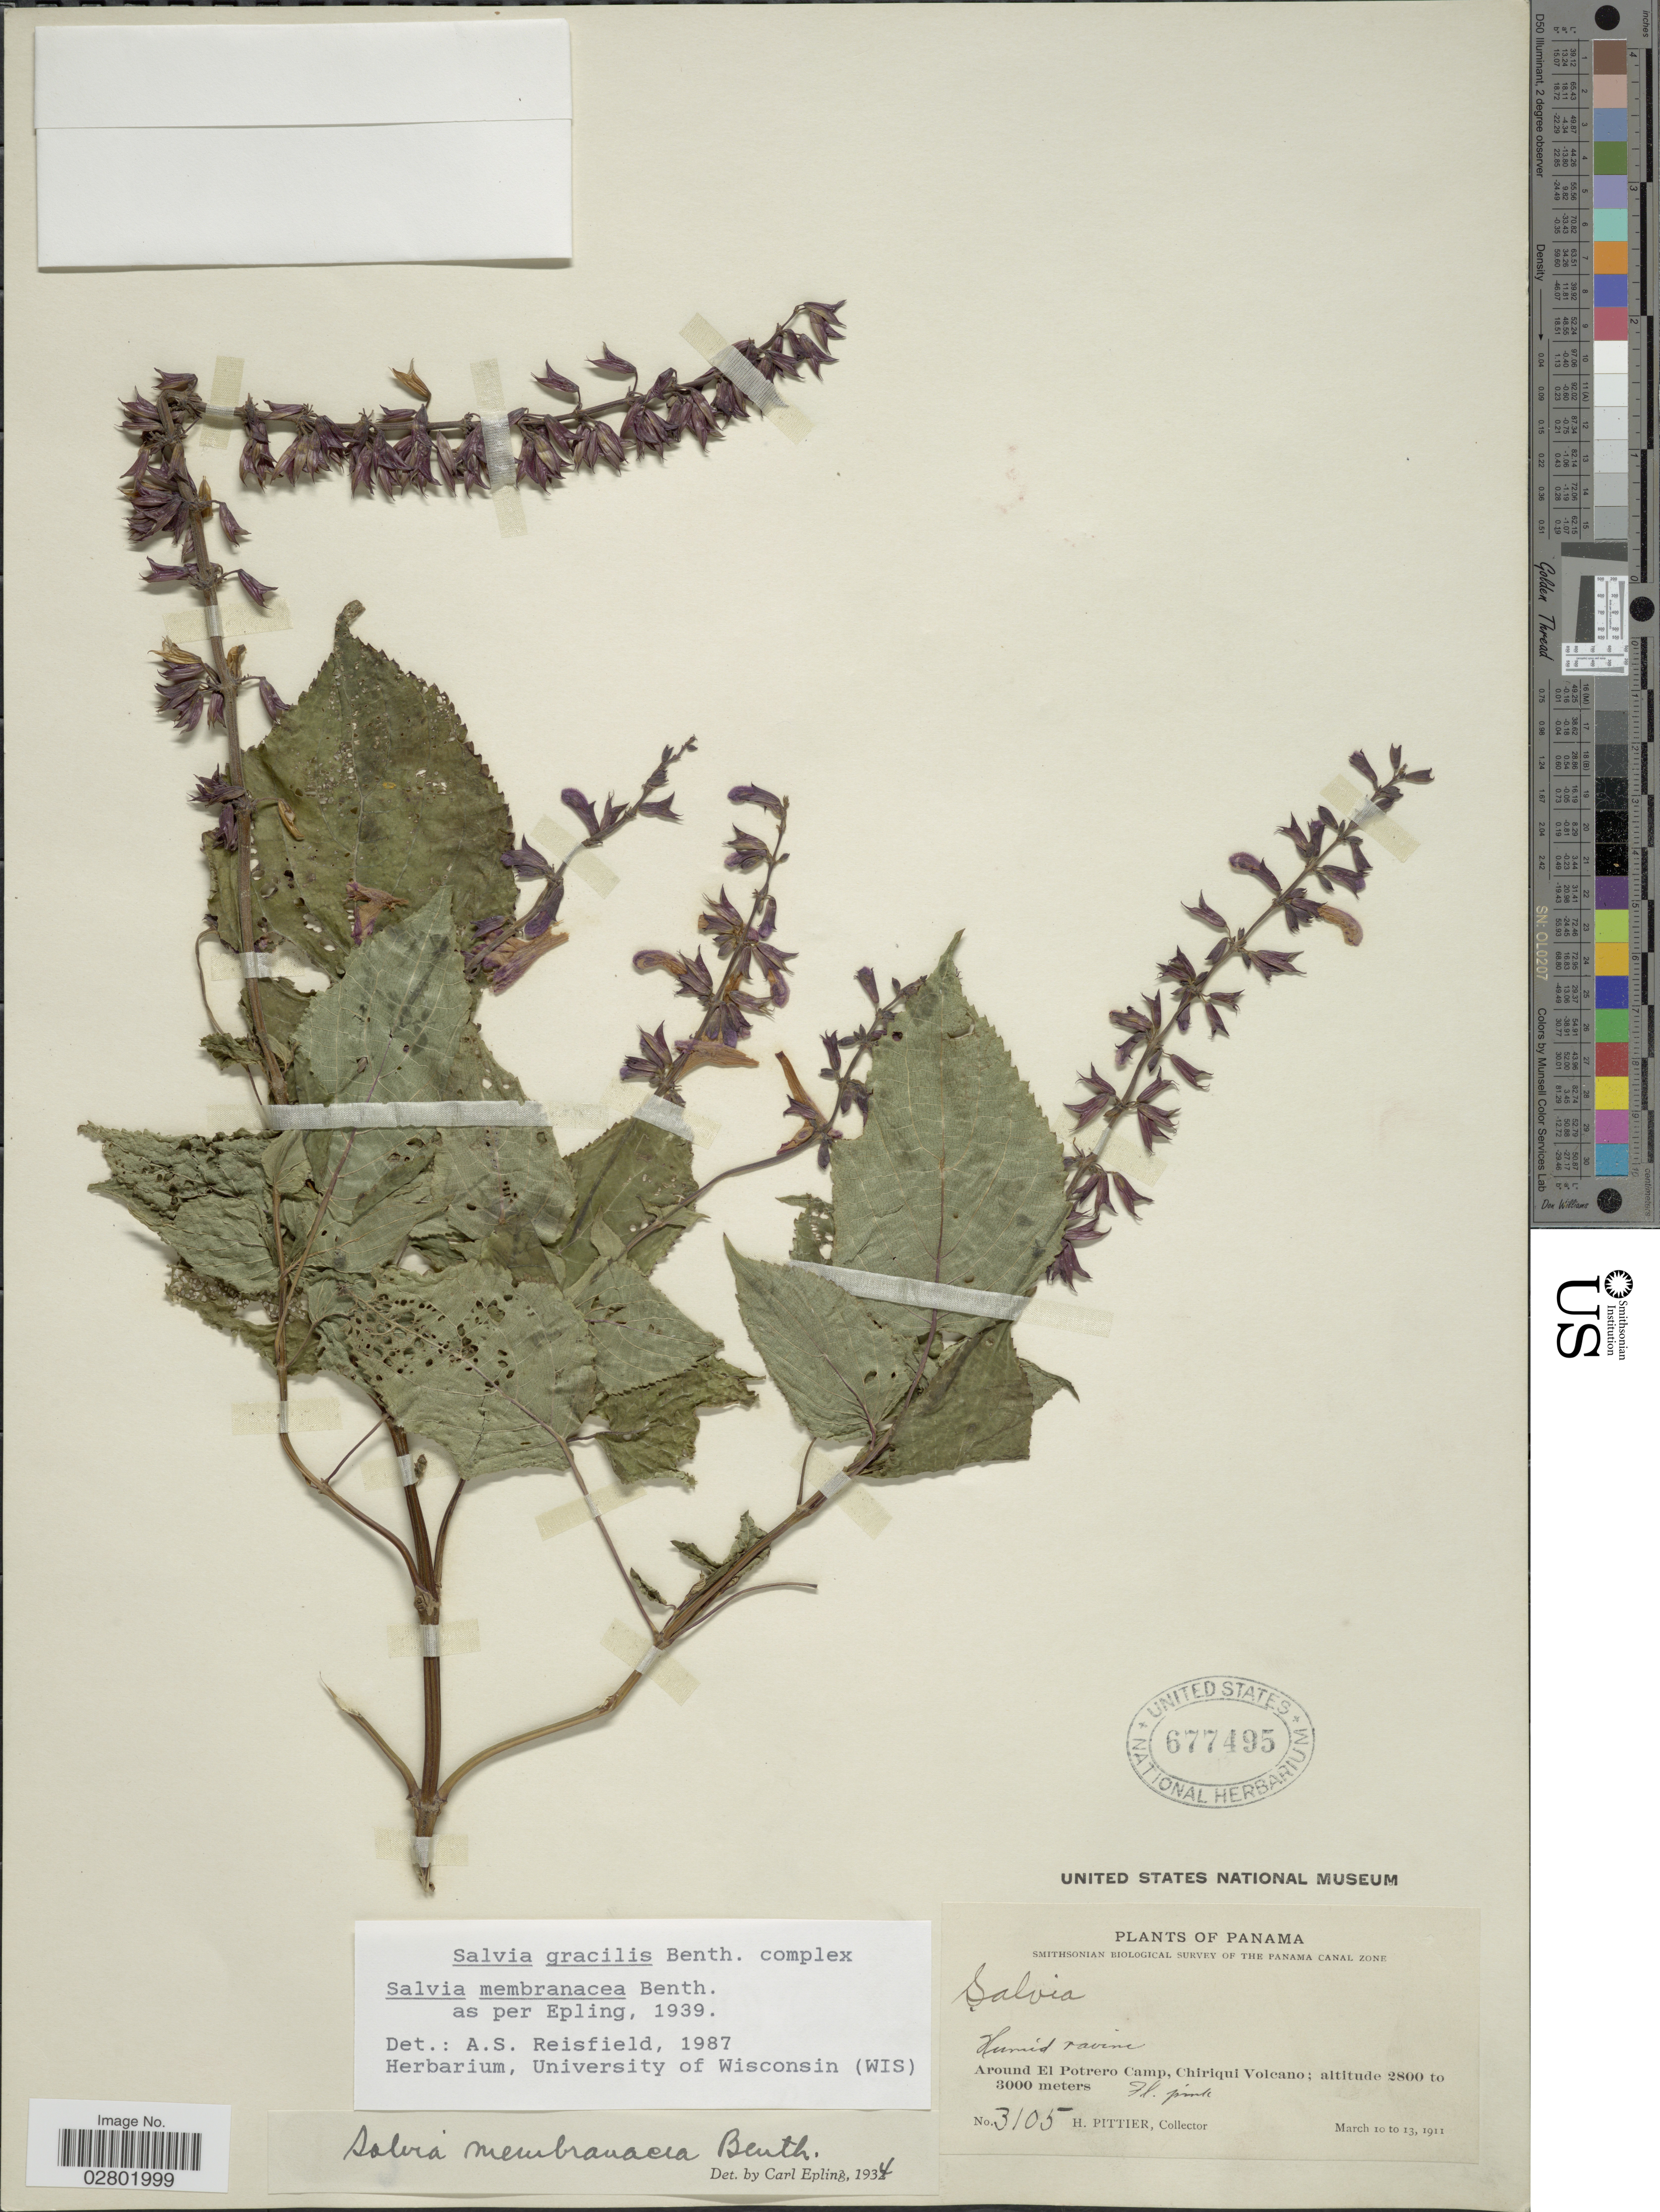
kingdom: Plantae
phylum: Tracheophyta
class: Magnoliopsida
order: Lamiales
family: Lamiaceae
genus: Salvia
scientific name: Salvia membranacea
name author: Benth.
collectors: H. F. Pittier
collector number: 3105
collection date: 1911-03-10/1911-03-13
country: Panama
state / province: Chiriqui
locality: Around El Potrero Camp, Chiriqui Volcano.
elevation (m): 2800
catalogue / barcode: US 677495